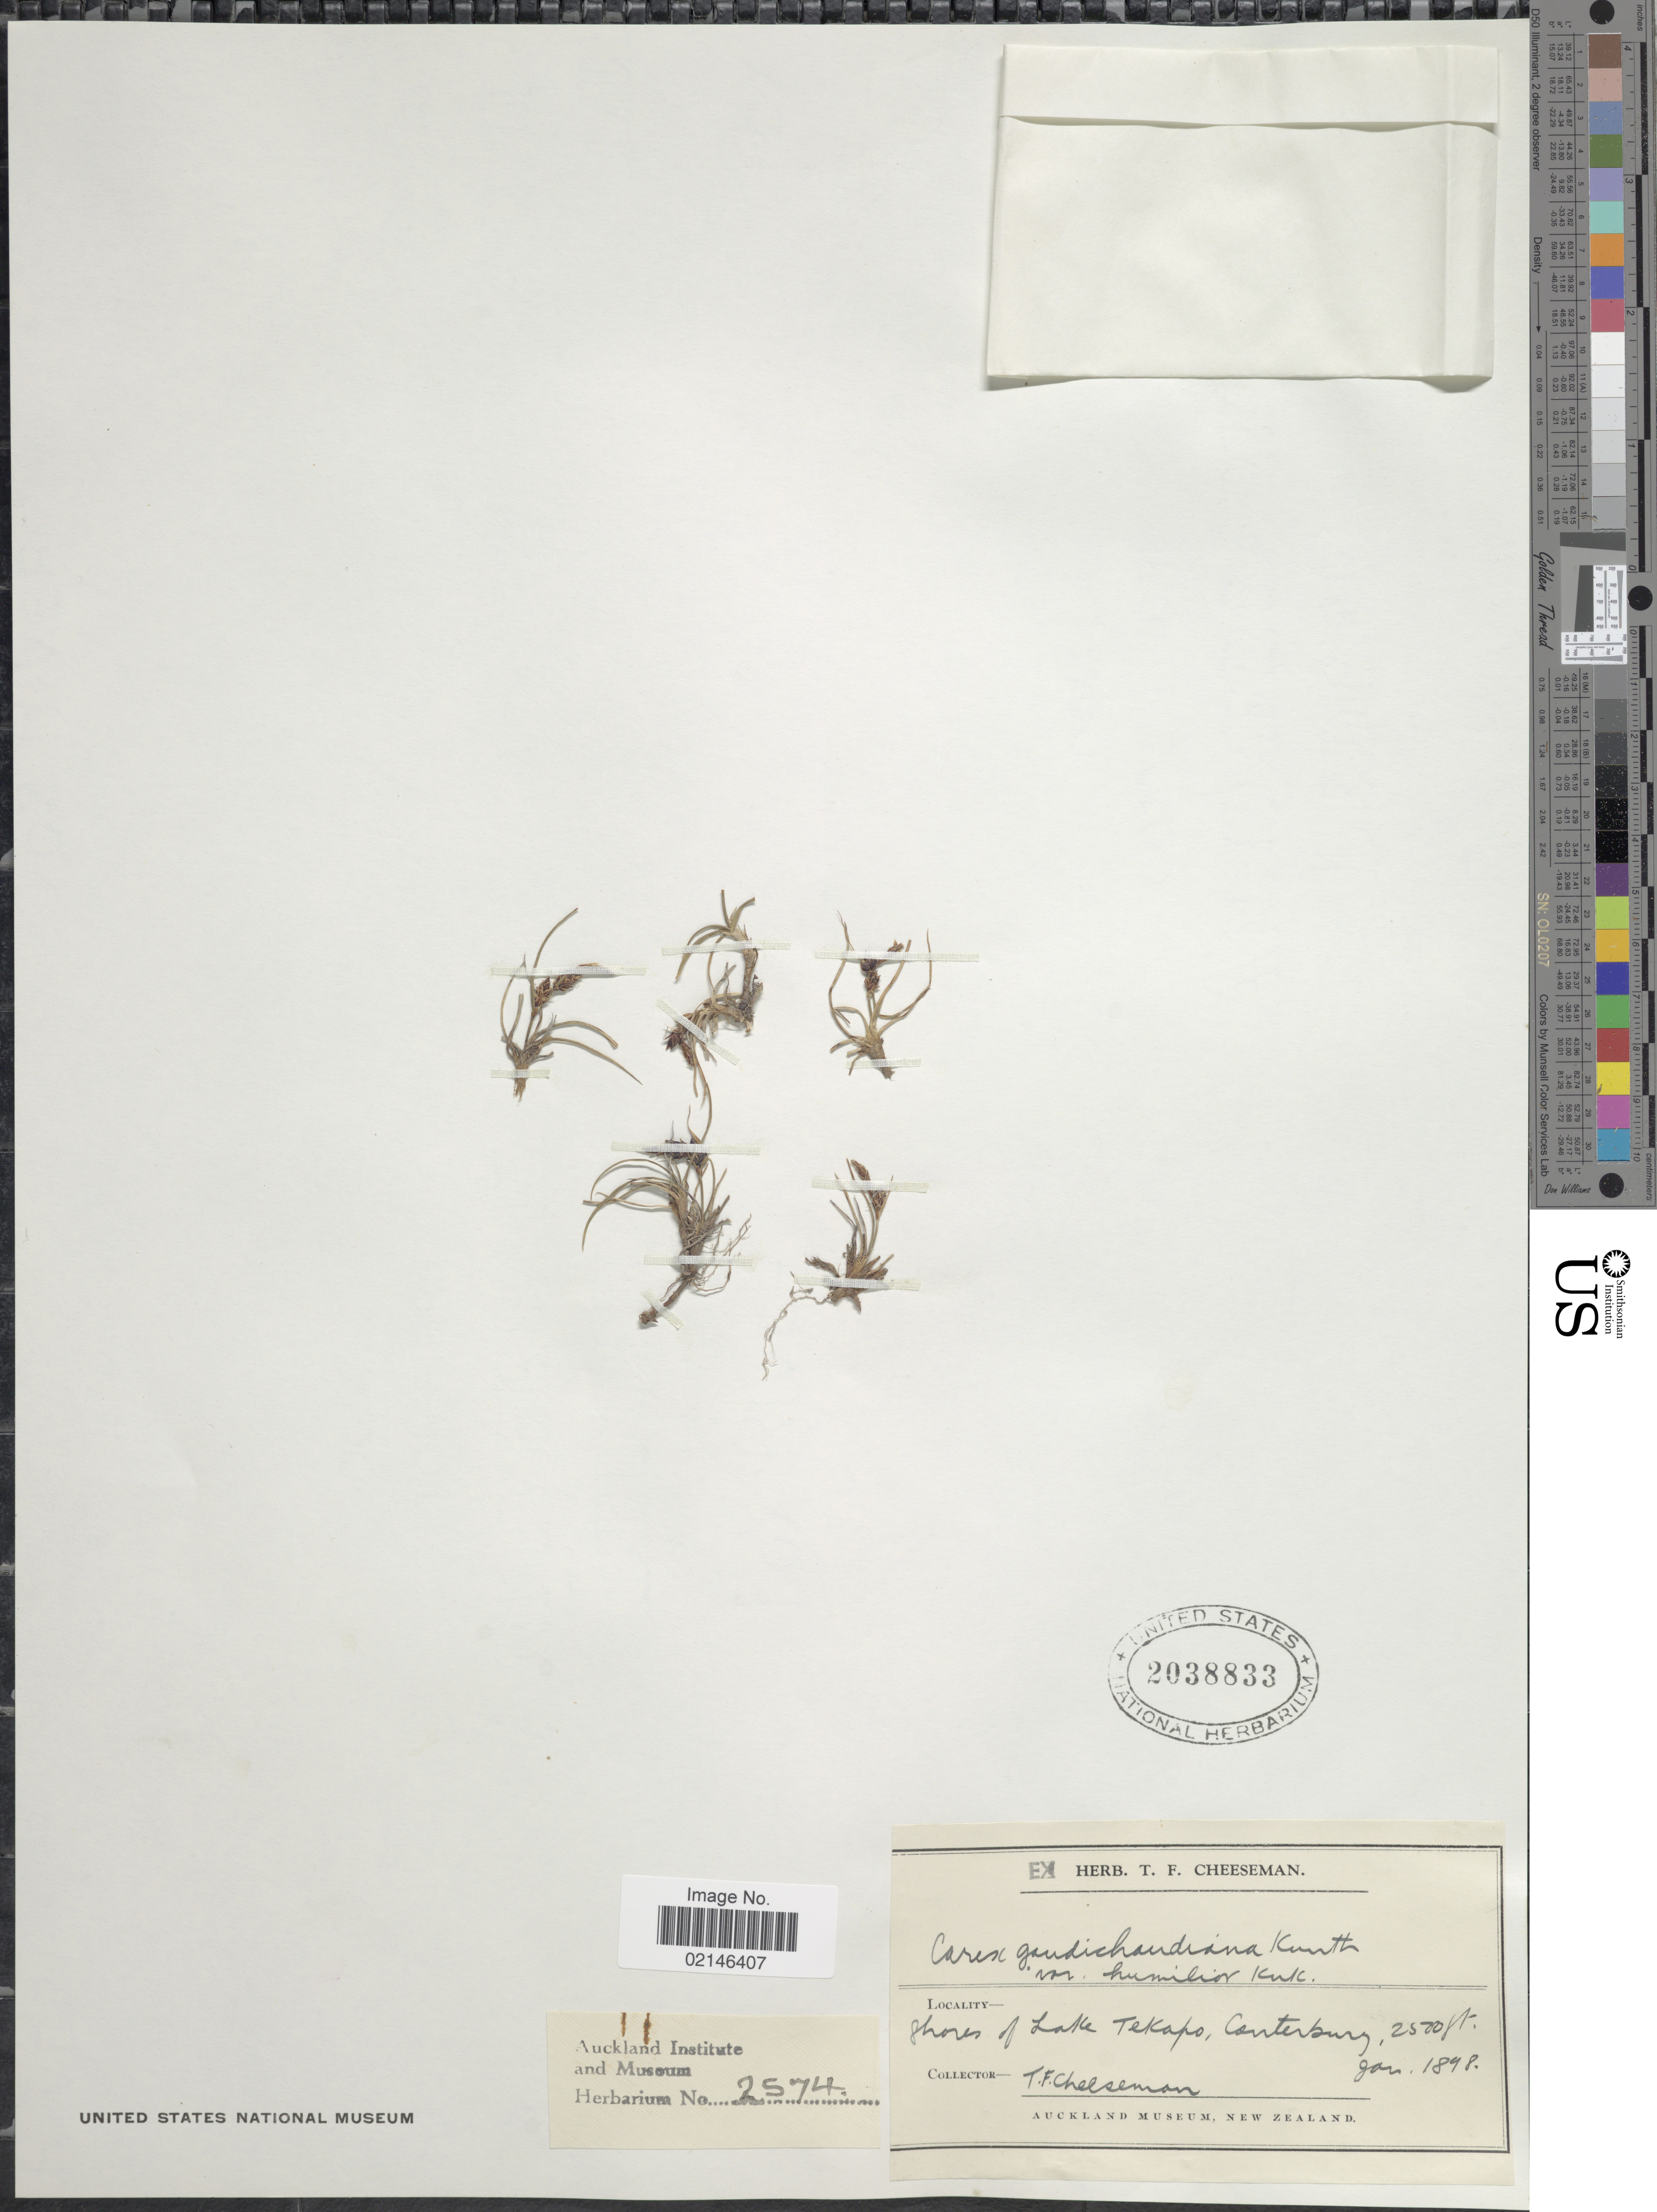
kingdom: Plantae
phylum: Tracheophyta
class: Liliopsida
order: Poales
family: Cyperaceae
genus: Carex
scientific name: Carex gaudichaudiana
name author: Kunth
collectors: T. F. Cheeseman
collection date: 1898-01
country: New Zealand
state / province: Canterbury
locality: Shores of Lake Tekapo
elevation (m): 762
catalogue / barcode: US 2038833